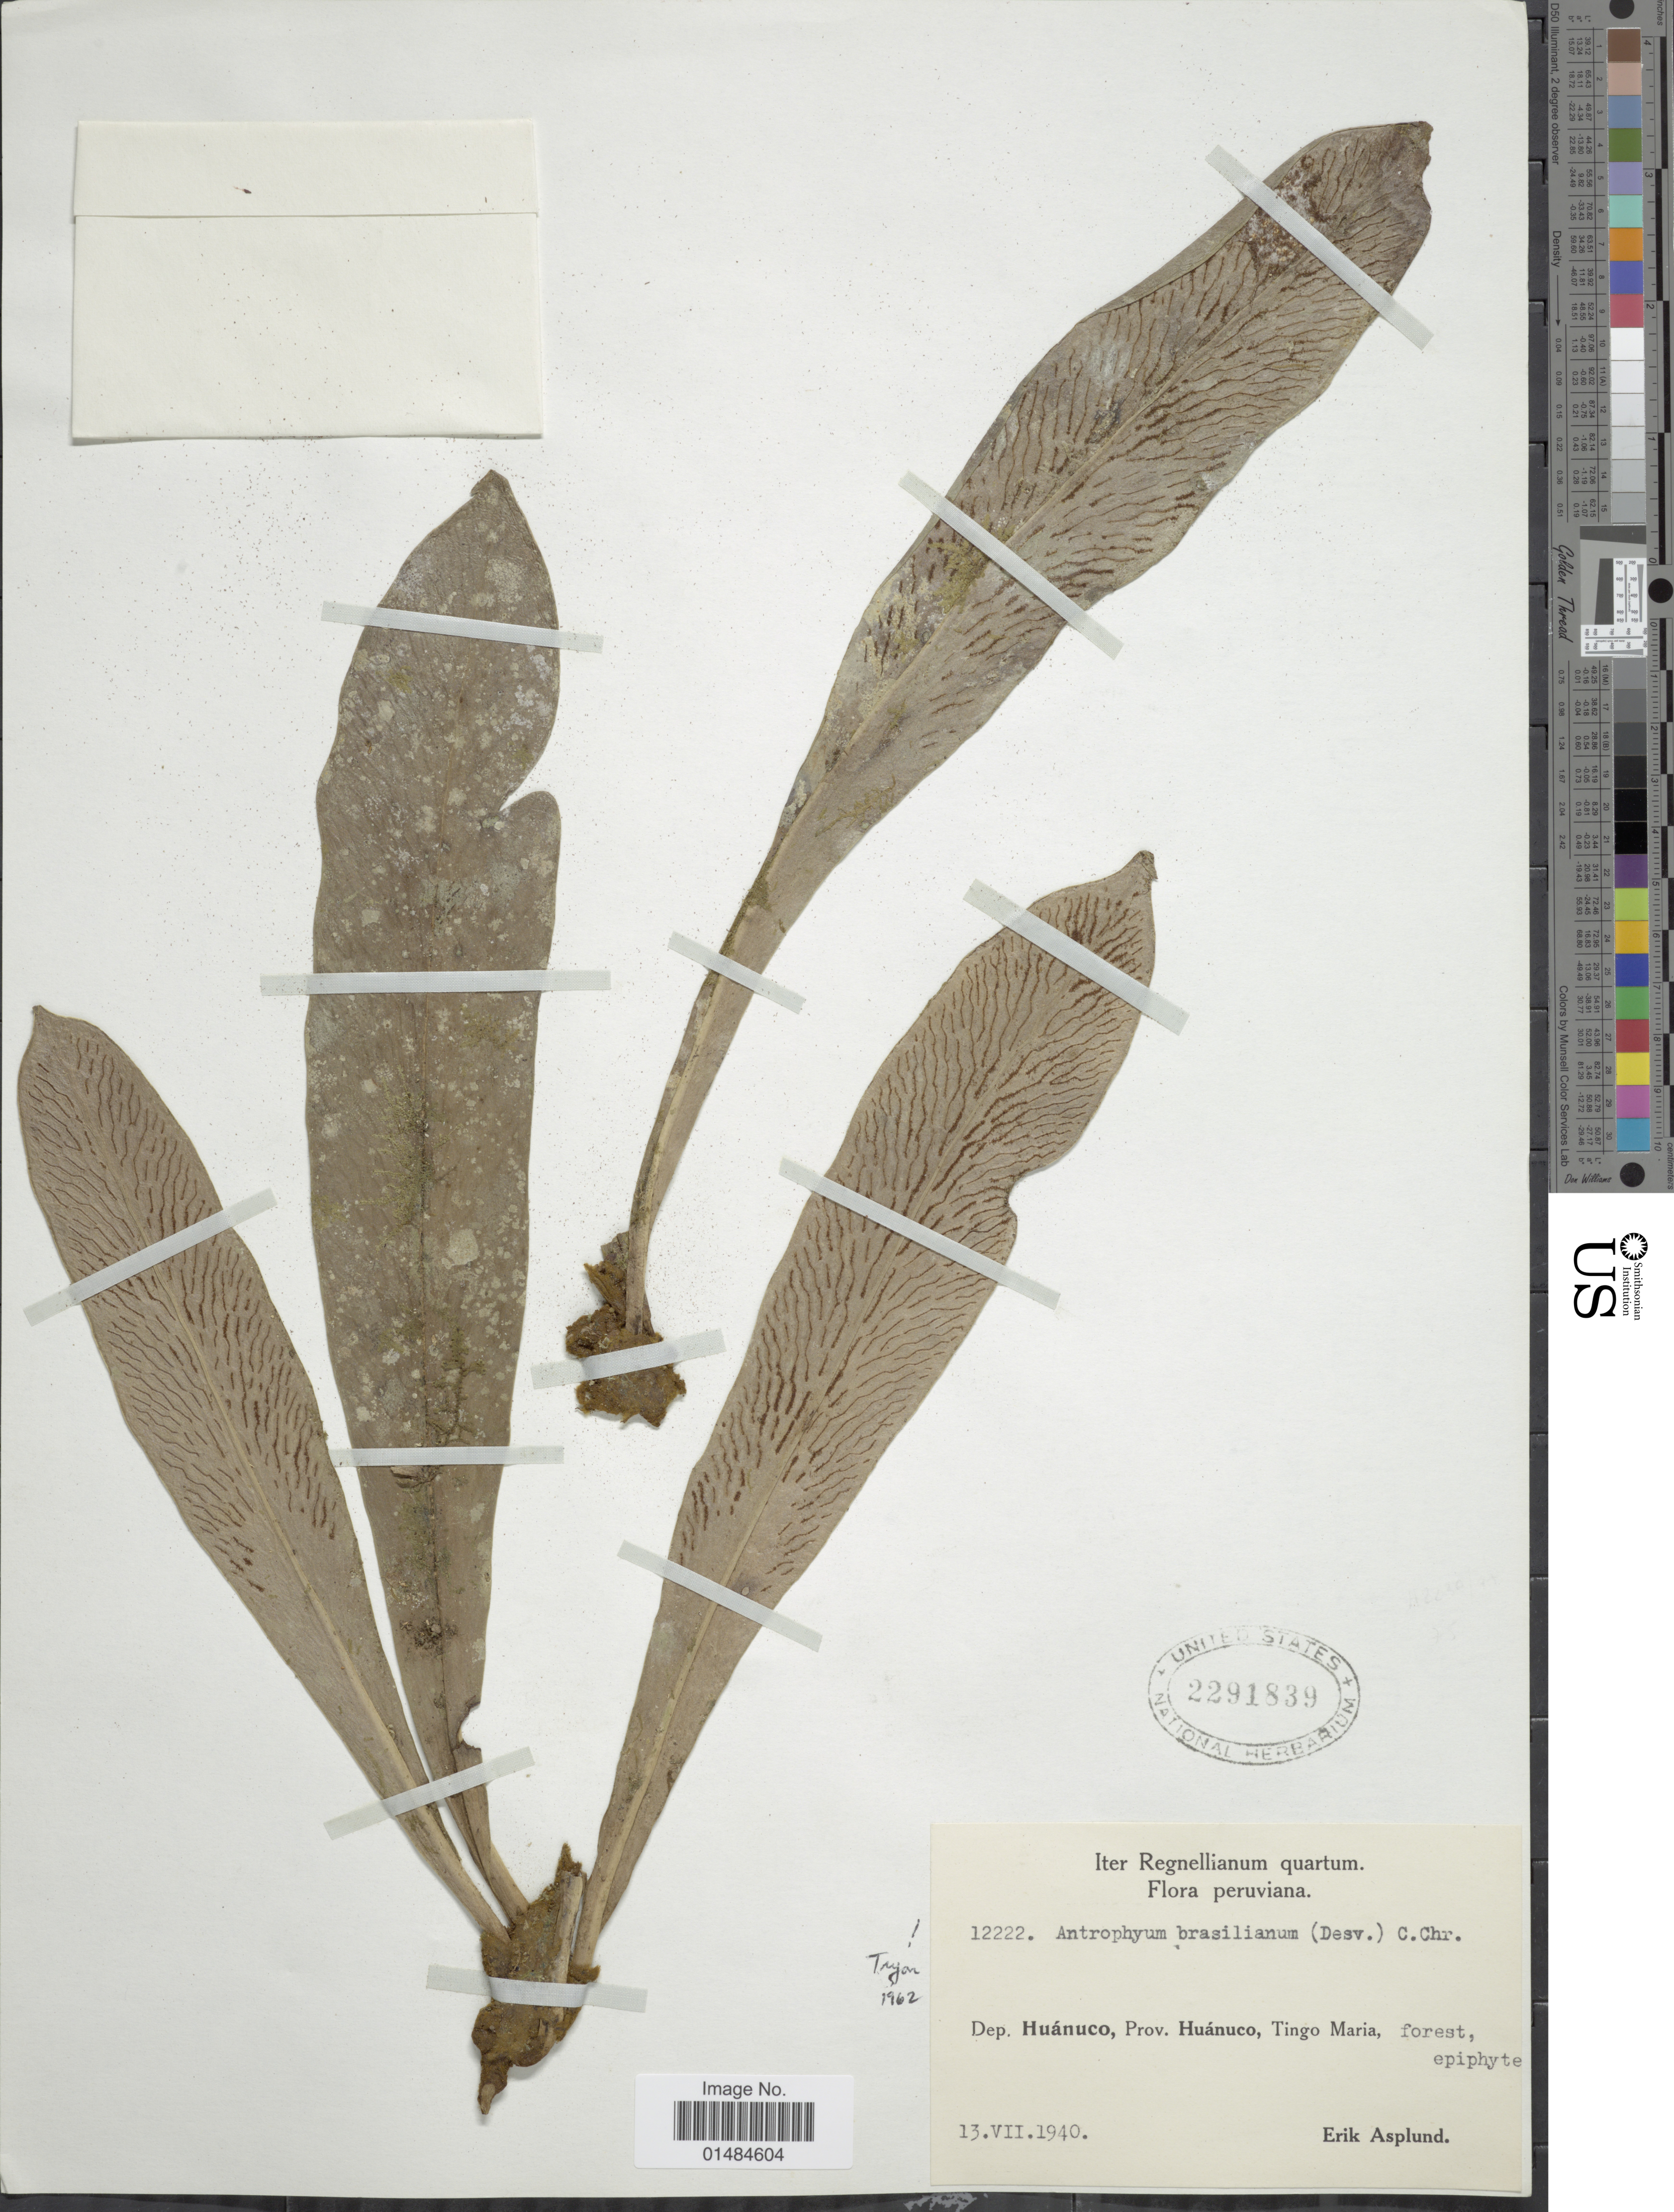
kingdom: Plantae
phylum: Tracheophyta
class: Polypodiopsida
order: Polypodiales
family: Pteridaceae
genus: Polytaenium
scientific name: Polytaenium brasilianum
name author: Benedict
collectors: E. Asplund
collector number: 12222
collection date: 1940-07-13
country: Peru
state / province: Huánuco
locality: Dep. Huánuco, Tingo Maria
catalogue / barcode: US 2291839